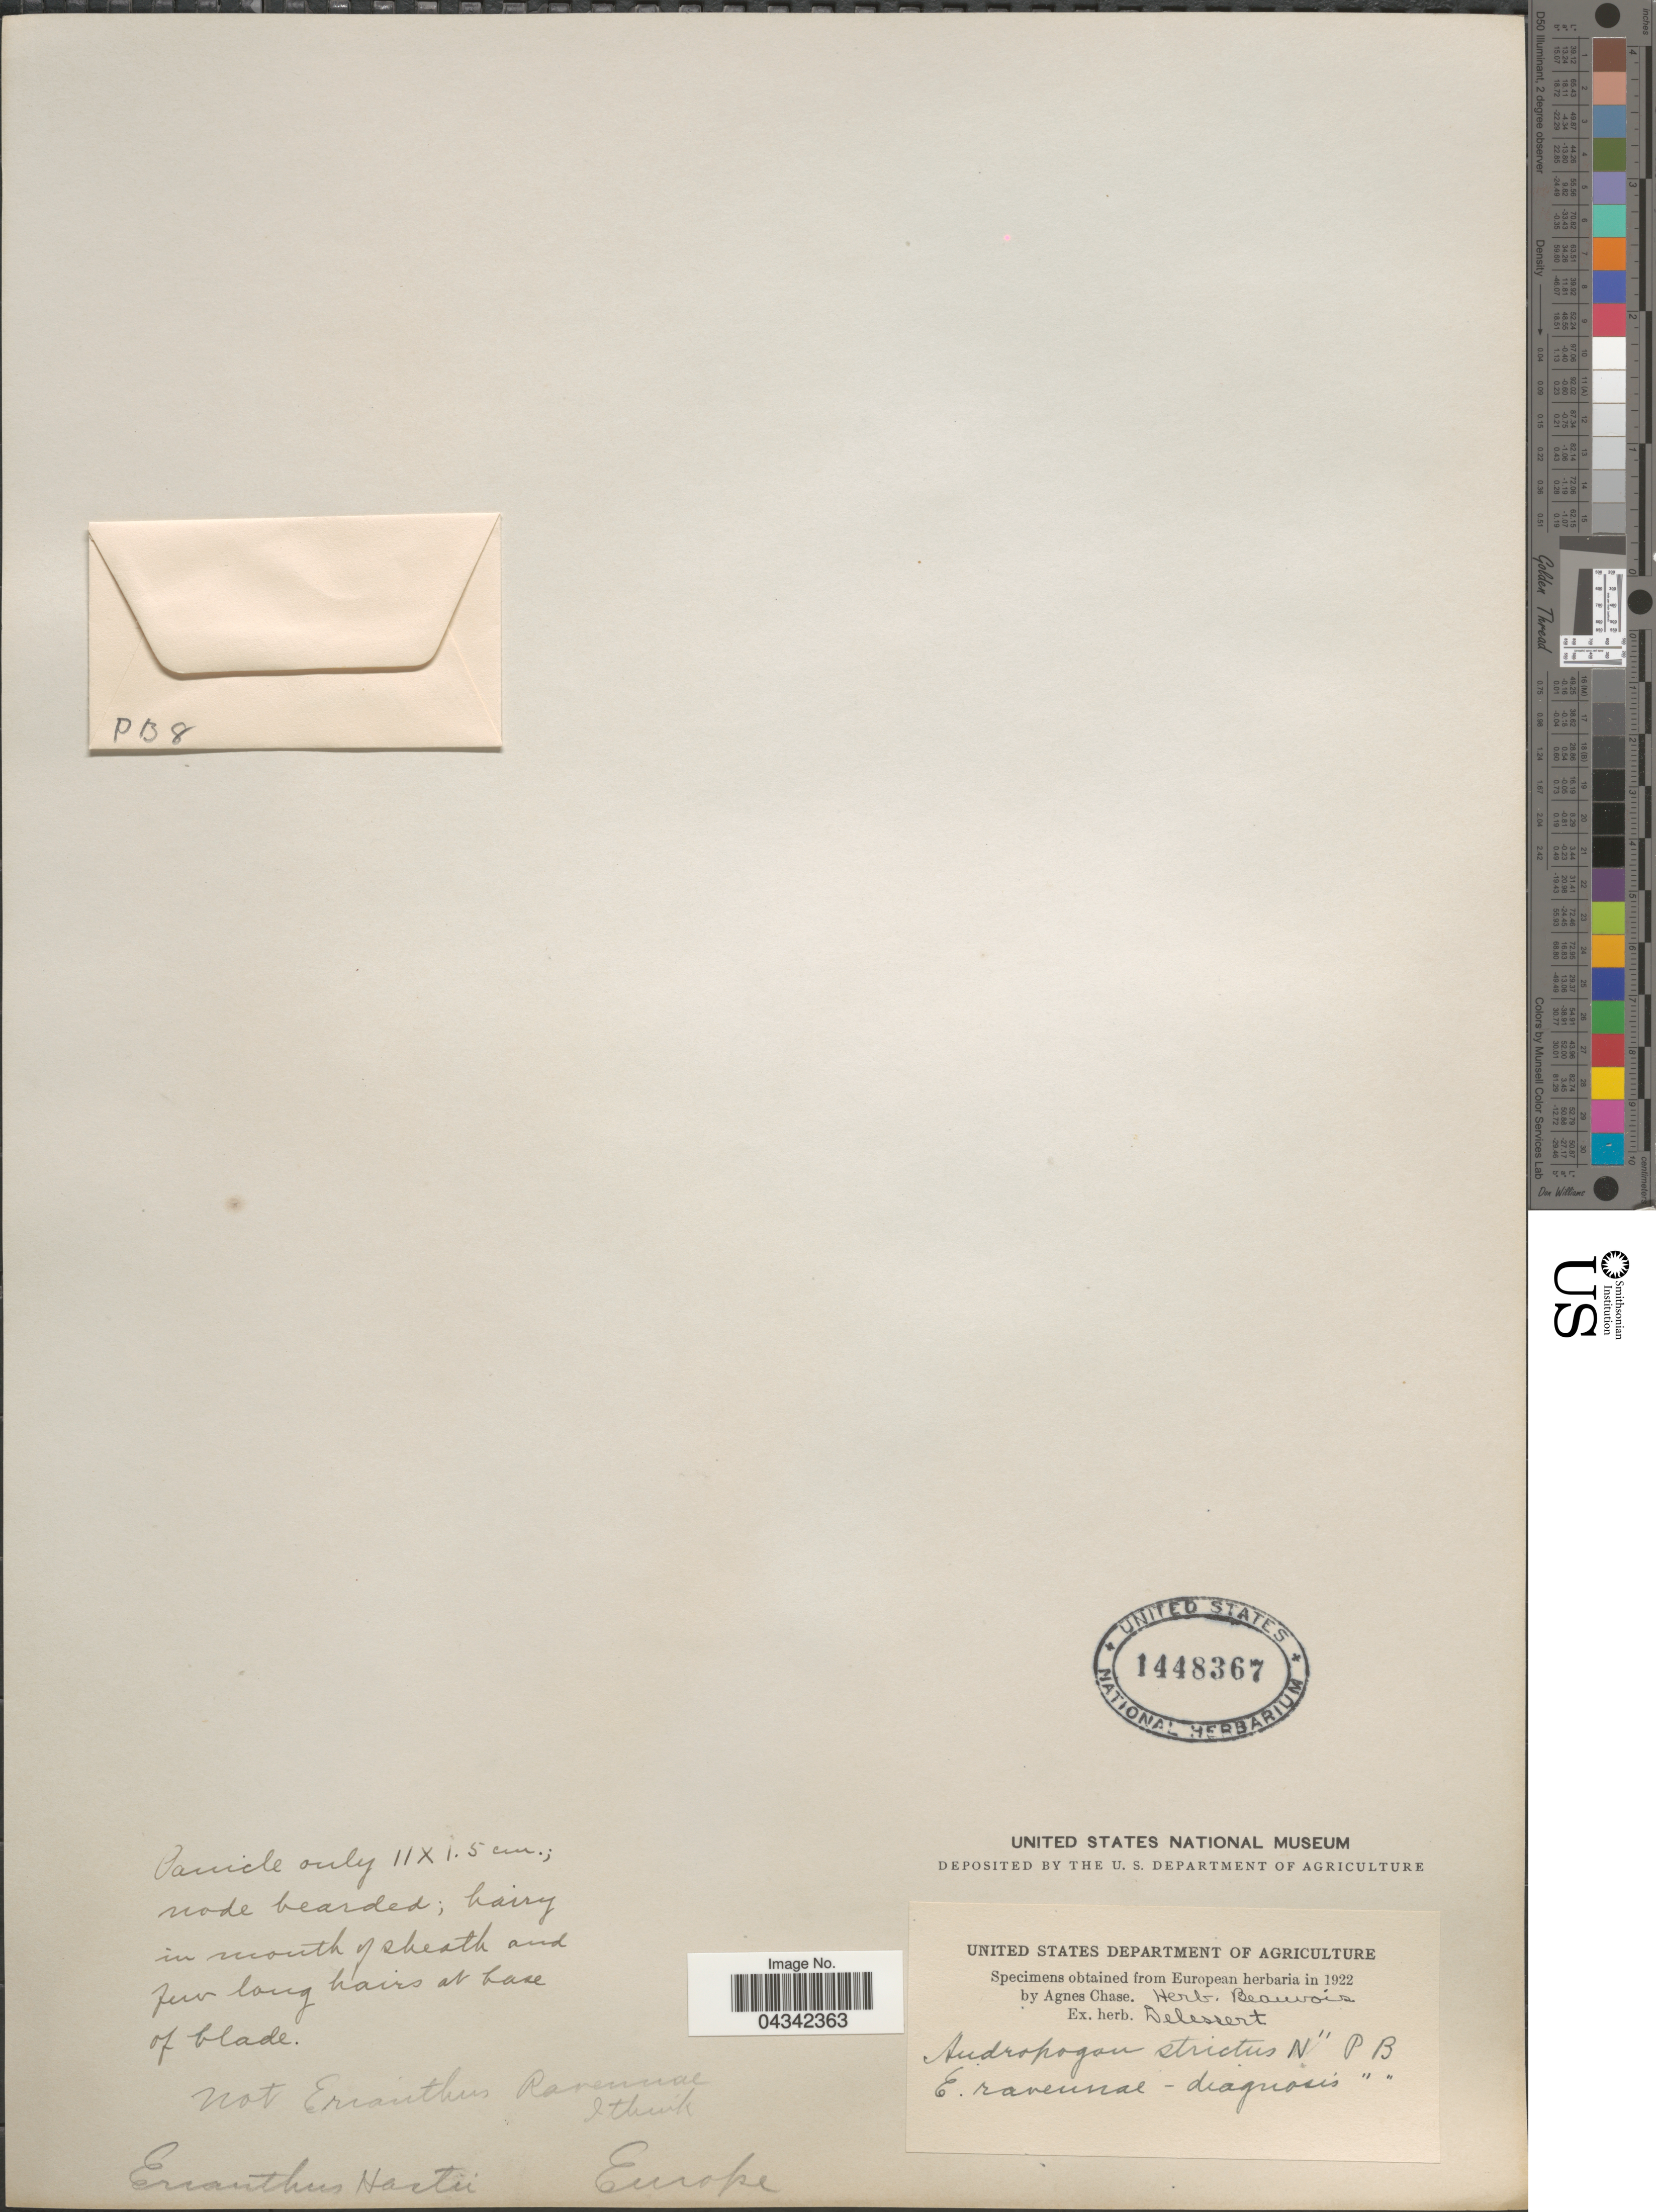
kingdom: Plantae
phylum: Tracheophyta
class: Liliopsida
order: Poales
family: Poaceae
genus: Tripidium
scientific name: Tripidium strictum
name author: (Host) H. Scholz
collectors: ex herb. Beauvois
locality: Europe.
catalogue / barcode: US 1448367